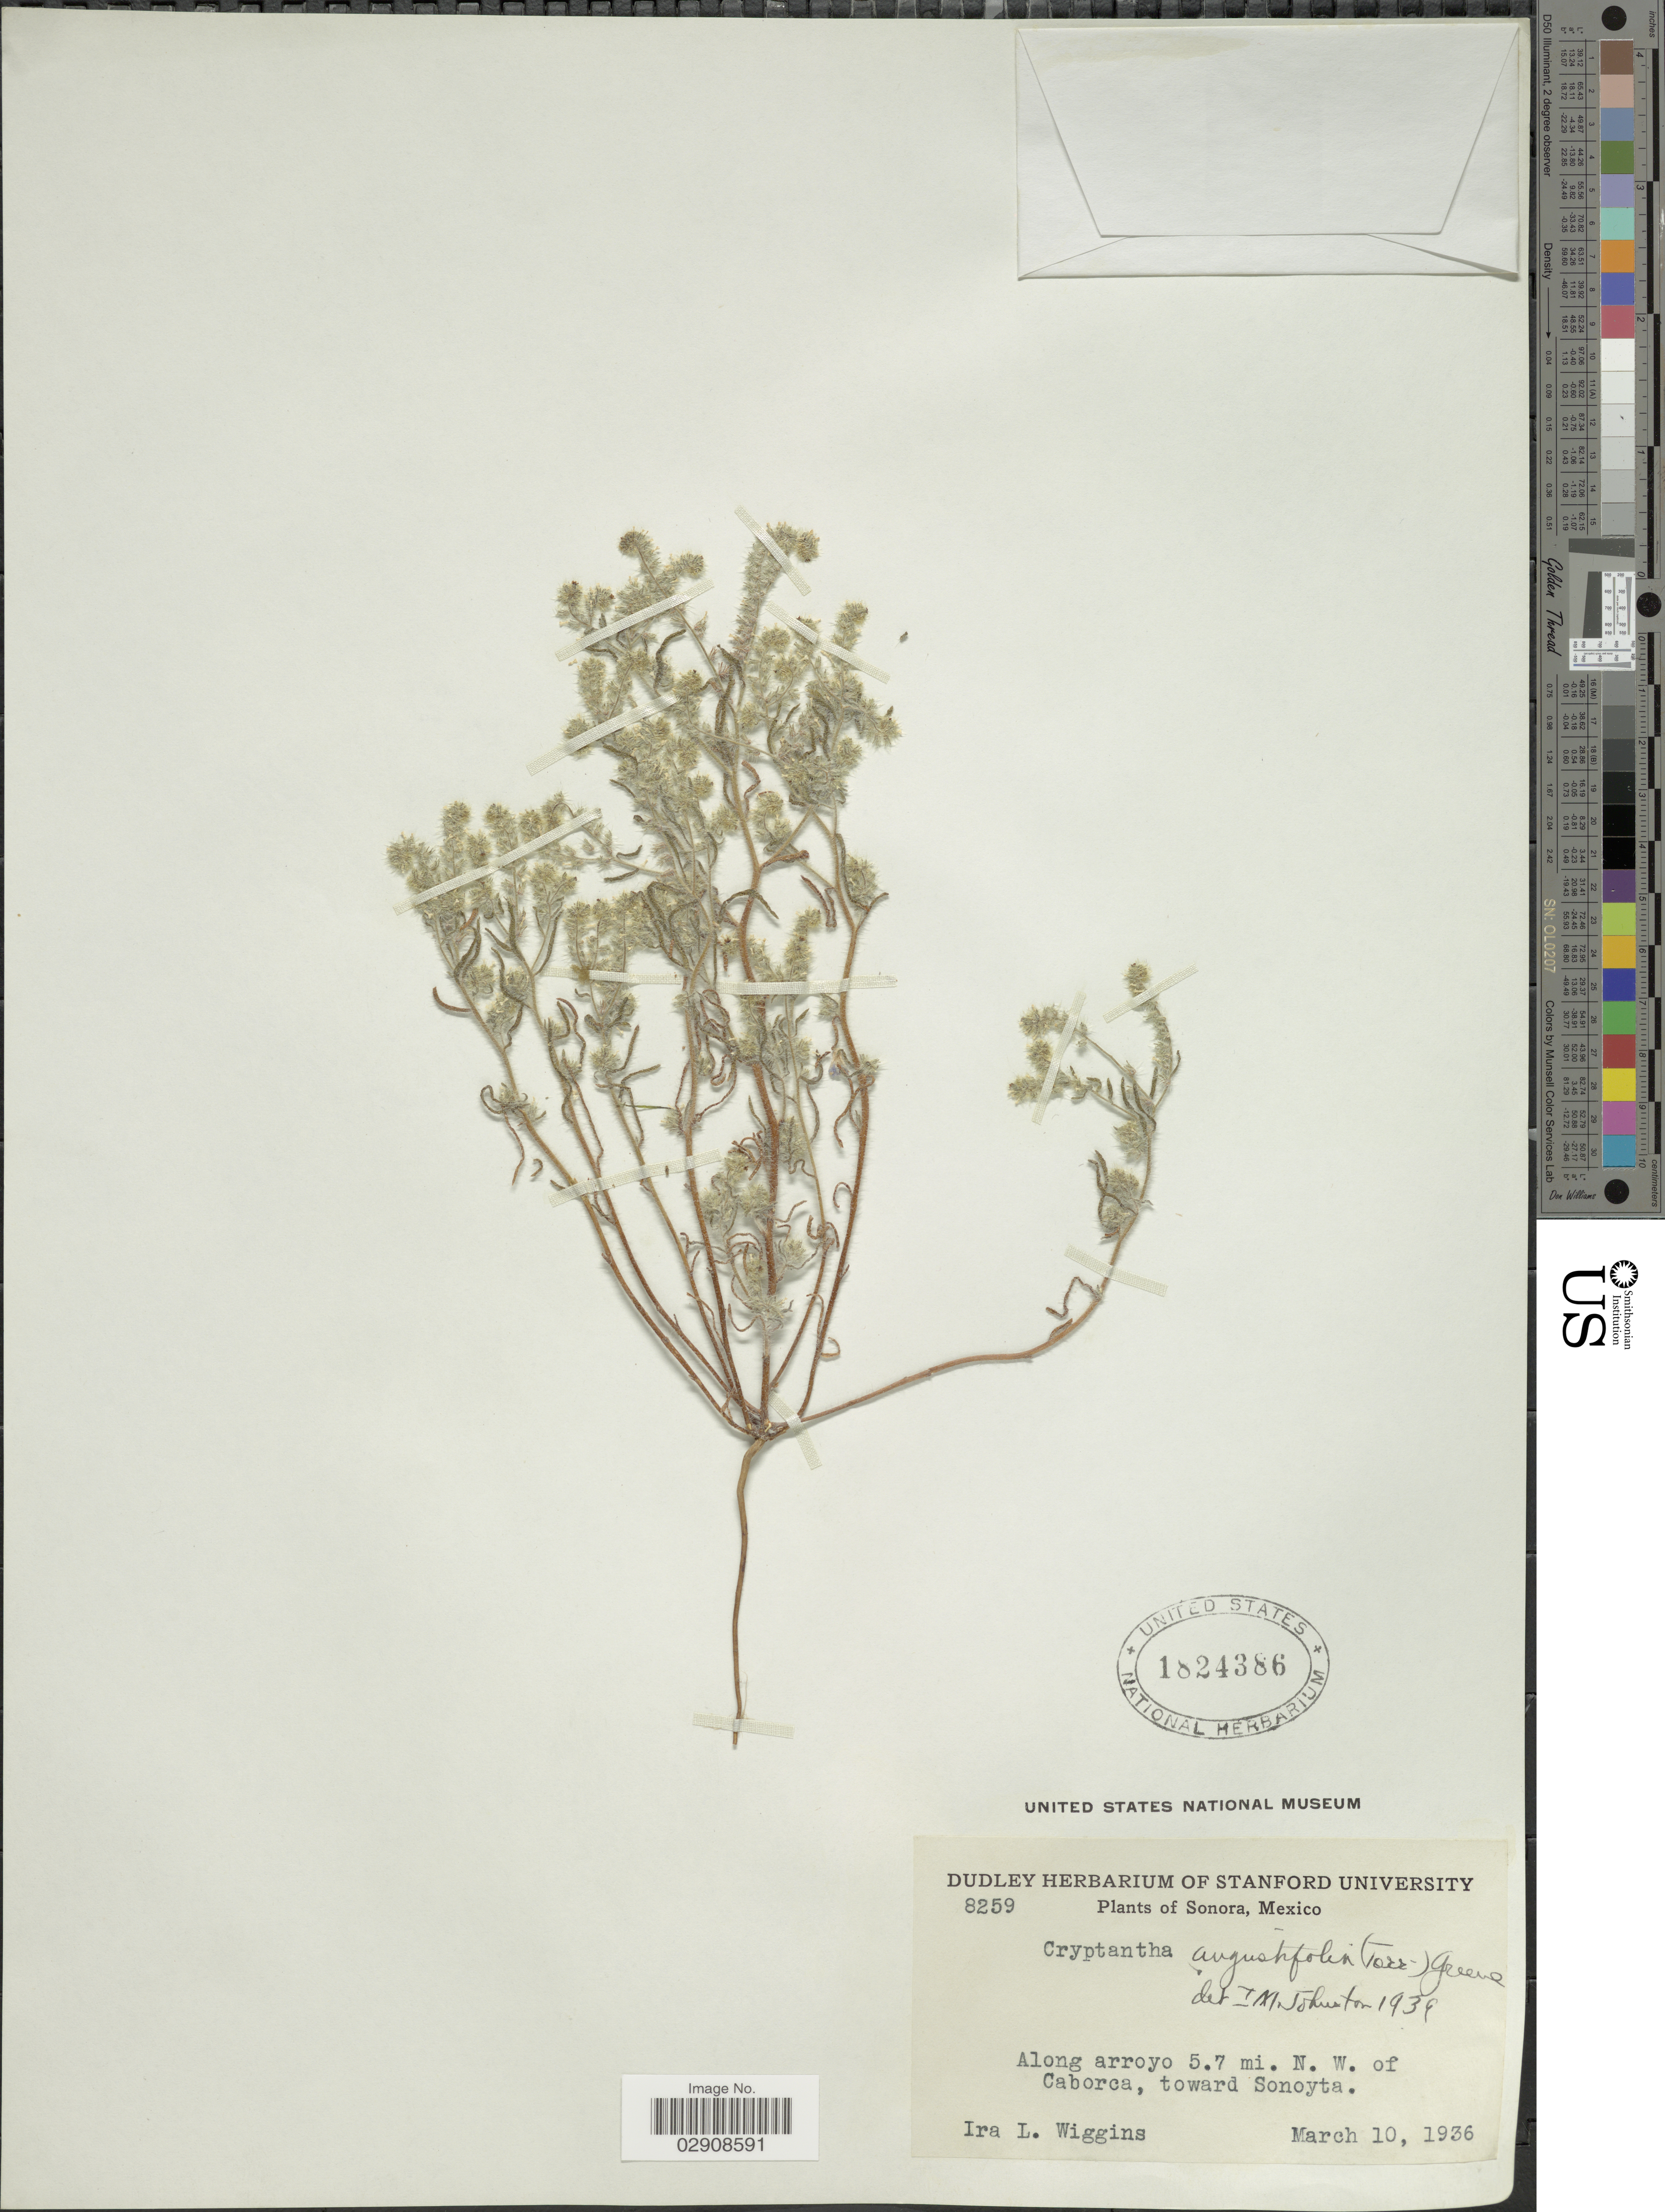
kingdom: Plantae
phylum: Tracheophyta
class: Magnoliopsida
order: Boraginales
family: Boraginaceae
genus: Cryptantha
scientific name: Cryptantha angustifolia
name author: (Torr.) Greene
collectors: I. L. Wiggins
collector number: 8259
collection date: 1936-03-10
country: Mexico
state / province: Sonora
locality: Along arroyo 5.7 mi. N. W. of Caborca, toward Sonoyta.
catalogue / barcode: US 1824386